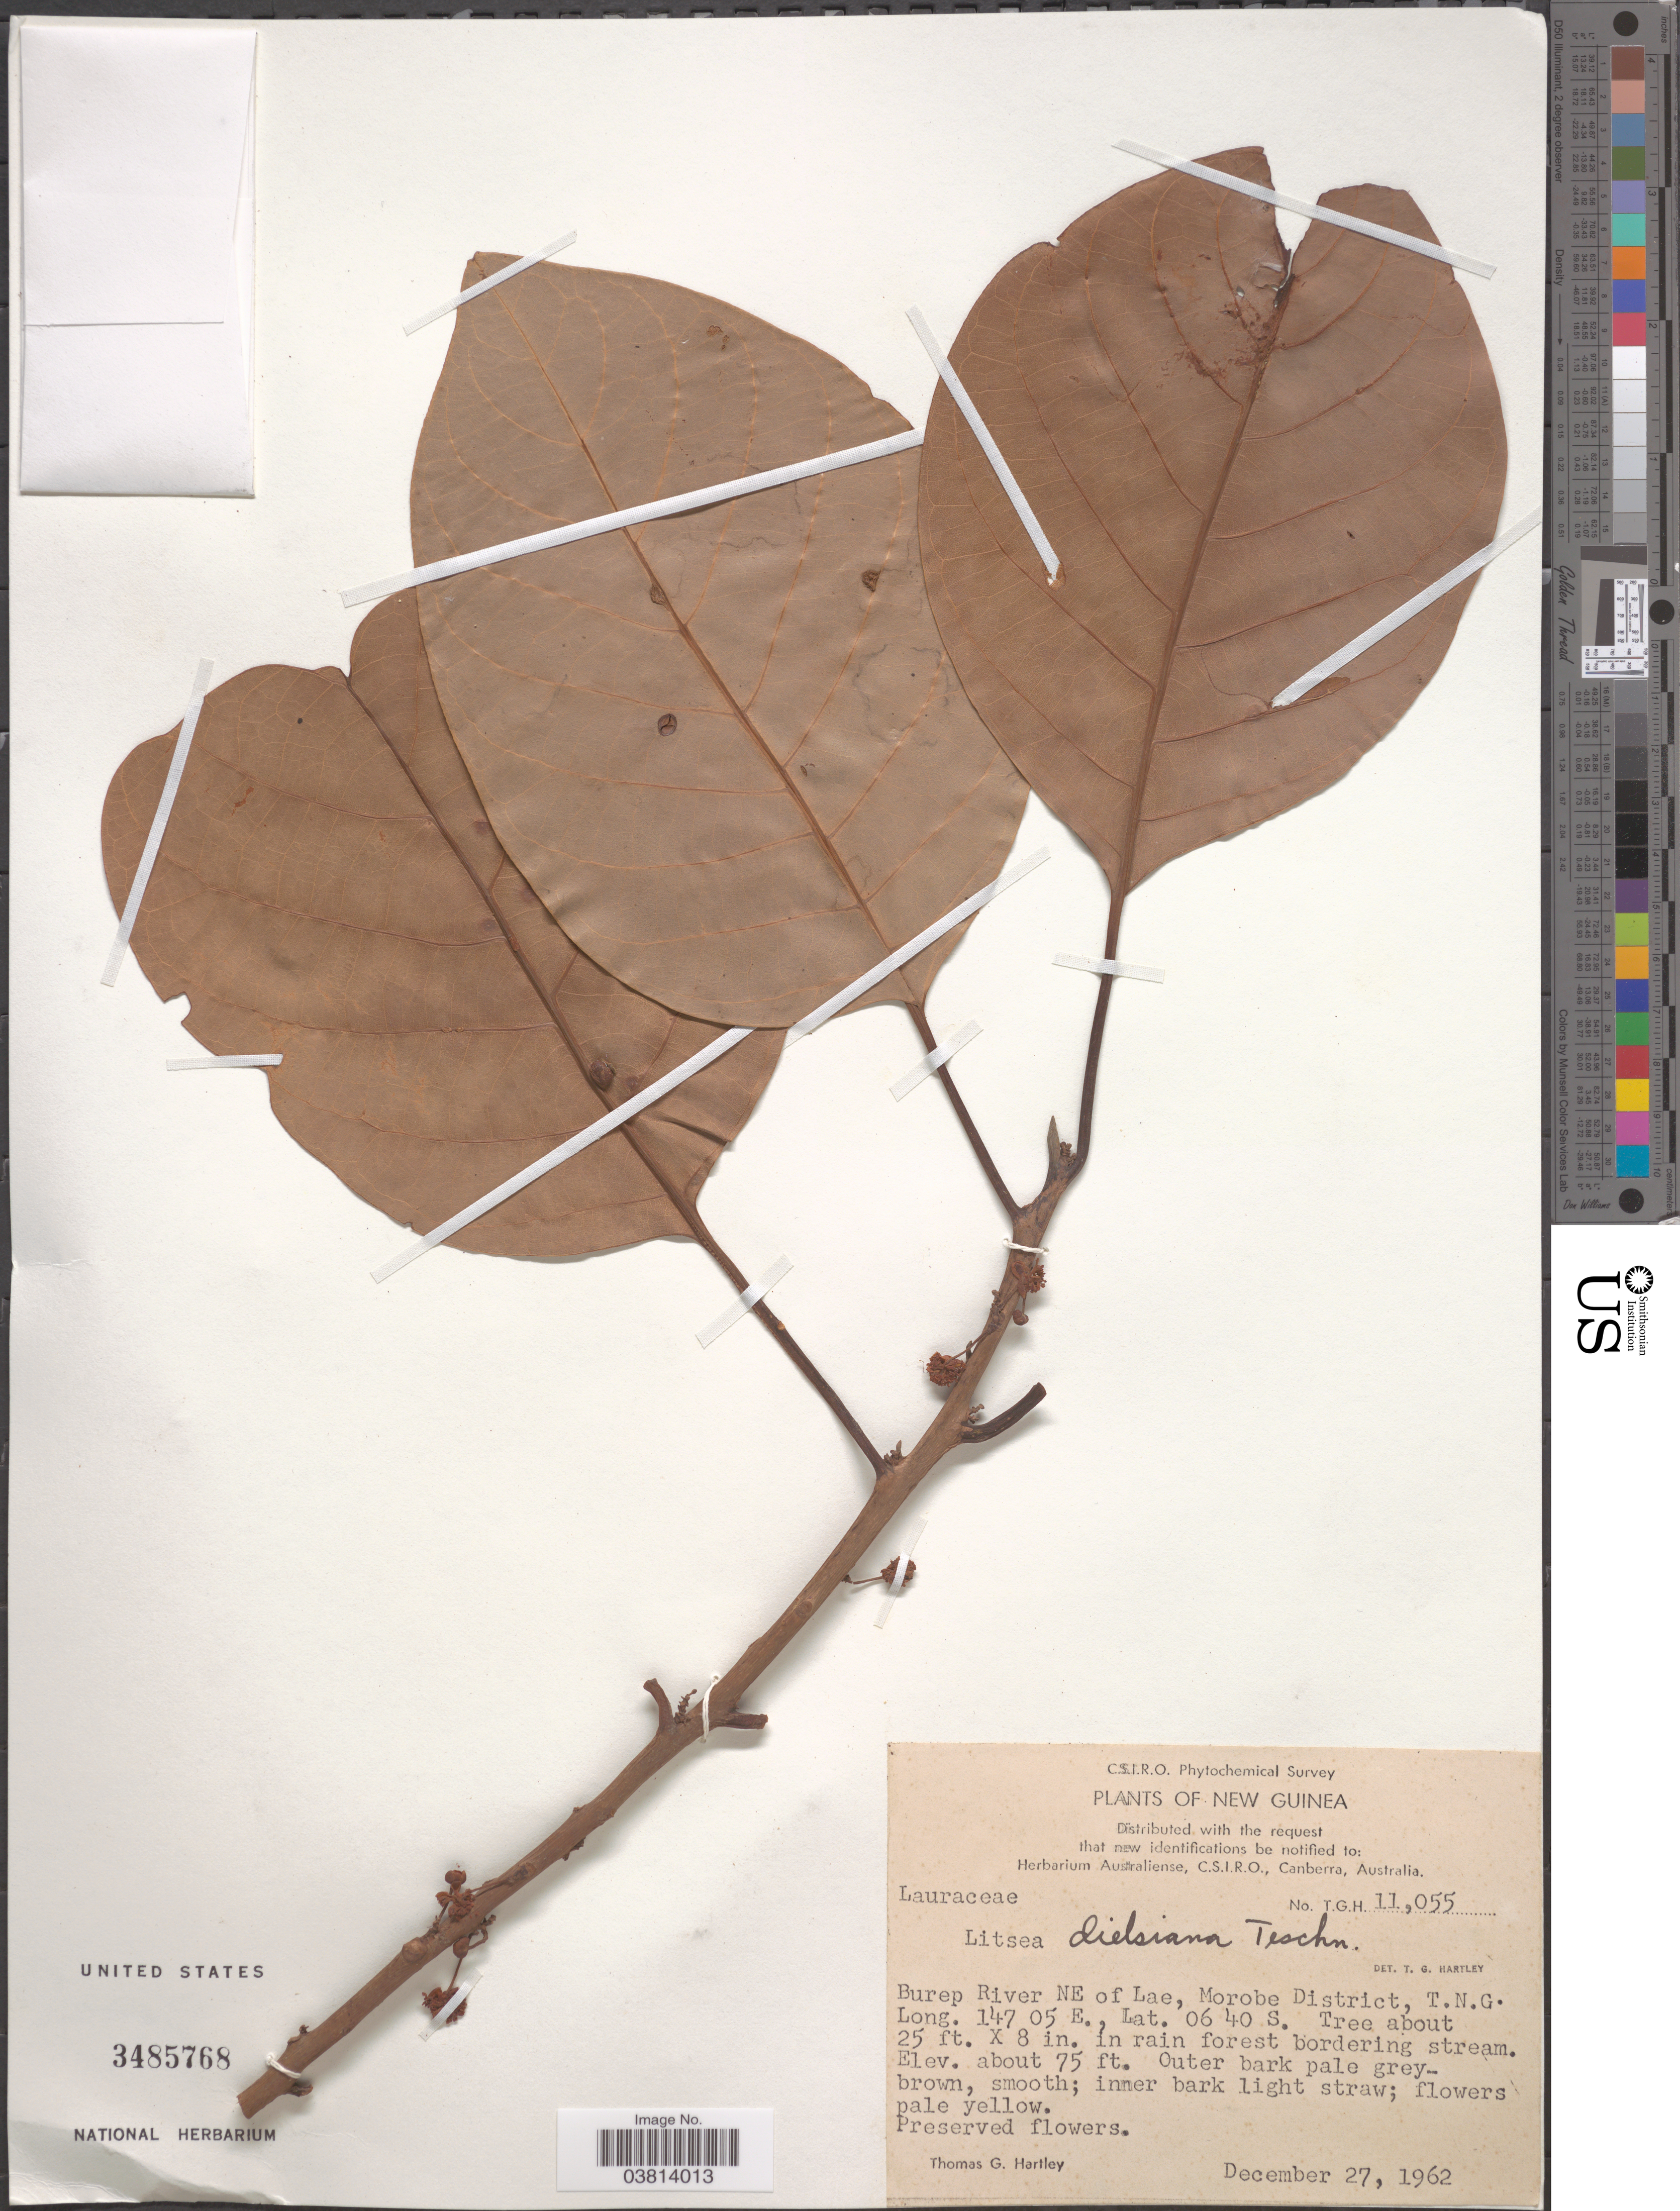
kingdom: Plantae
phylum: Tracheophyta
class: Magnoliopsida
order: Laurales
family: Lauraceae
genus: Litsea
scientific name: Litsea dielsiana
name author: Teschner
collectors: T. G. Hartley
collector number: TGH11055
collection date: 1962-12-27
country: Papua New Guinea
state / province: Morobe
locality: New Guinea. Burep River NE of Lae, Morobe District, T.N.G.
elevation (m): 23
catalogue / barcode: US 3485768